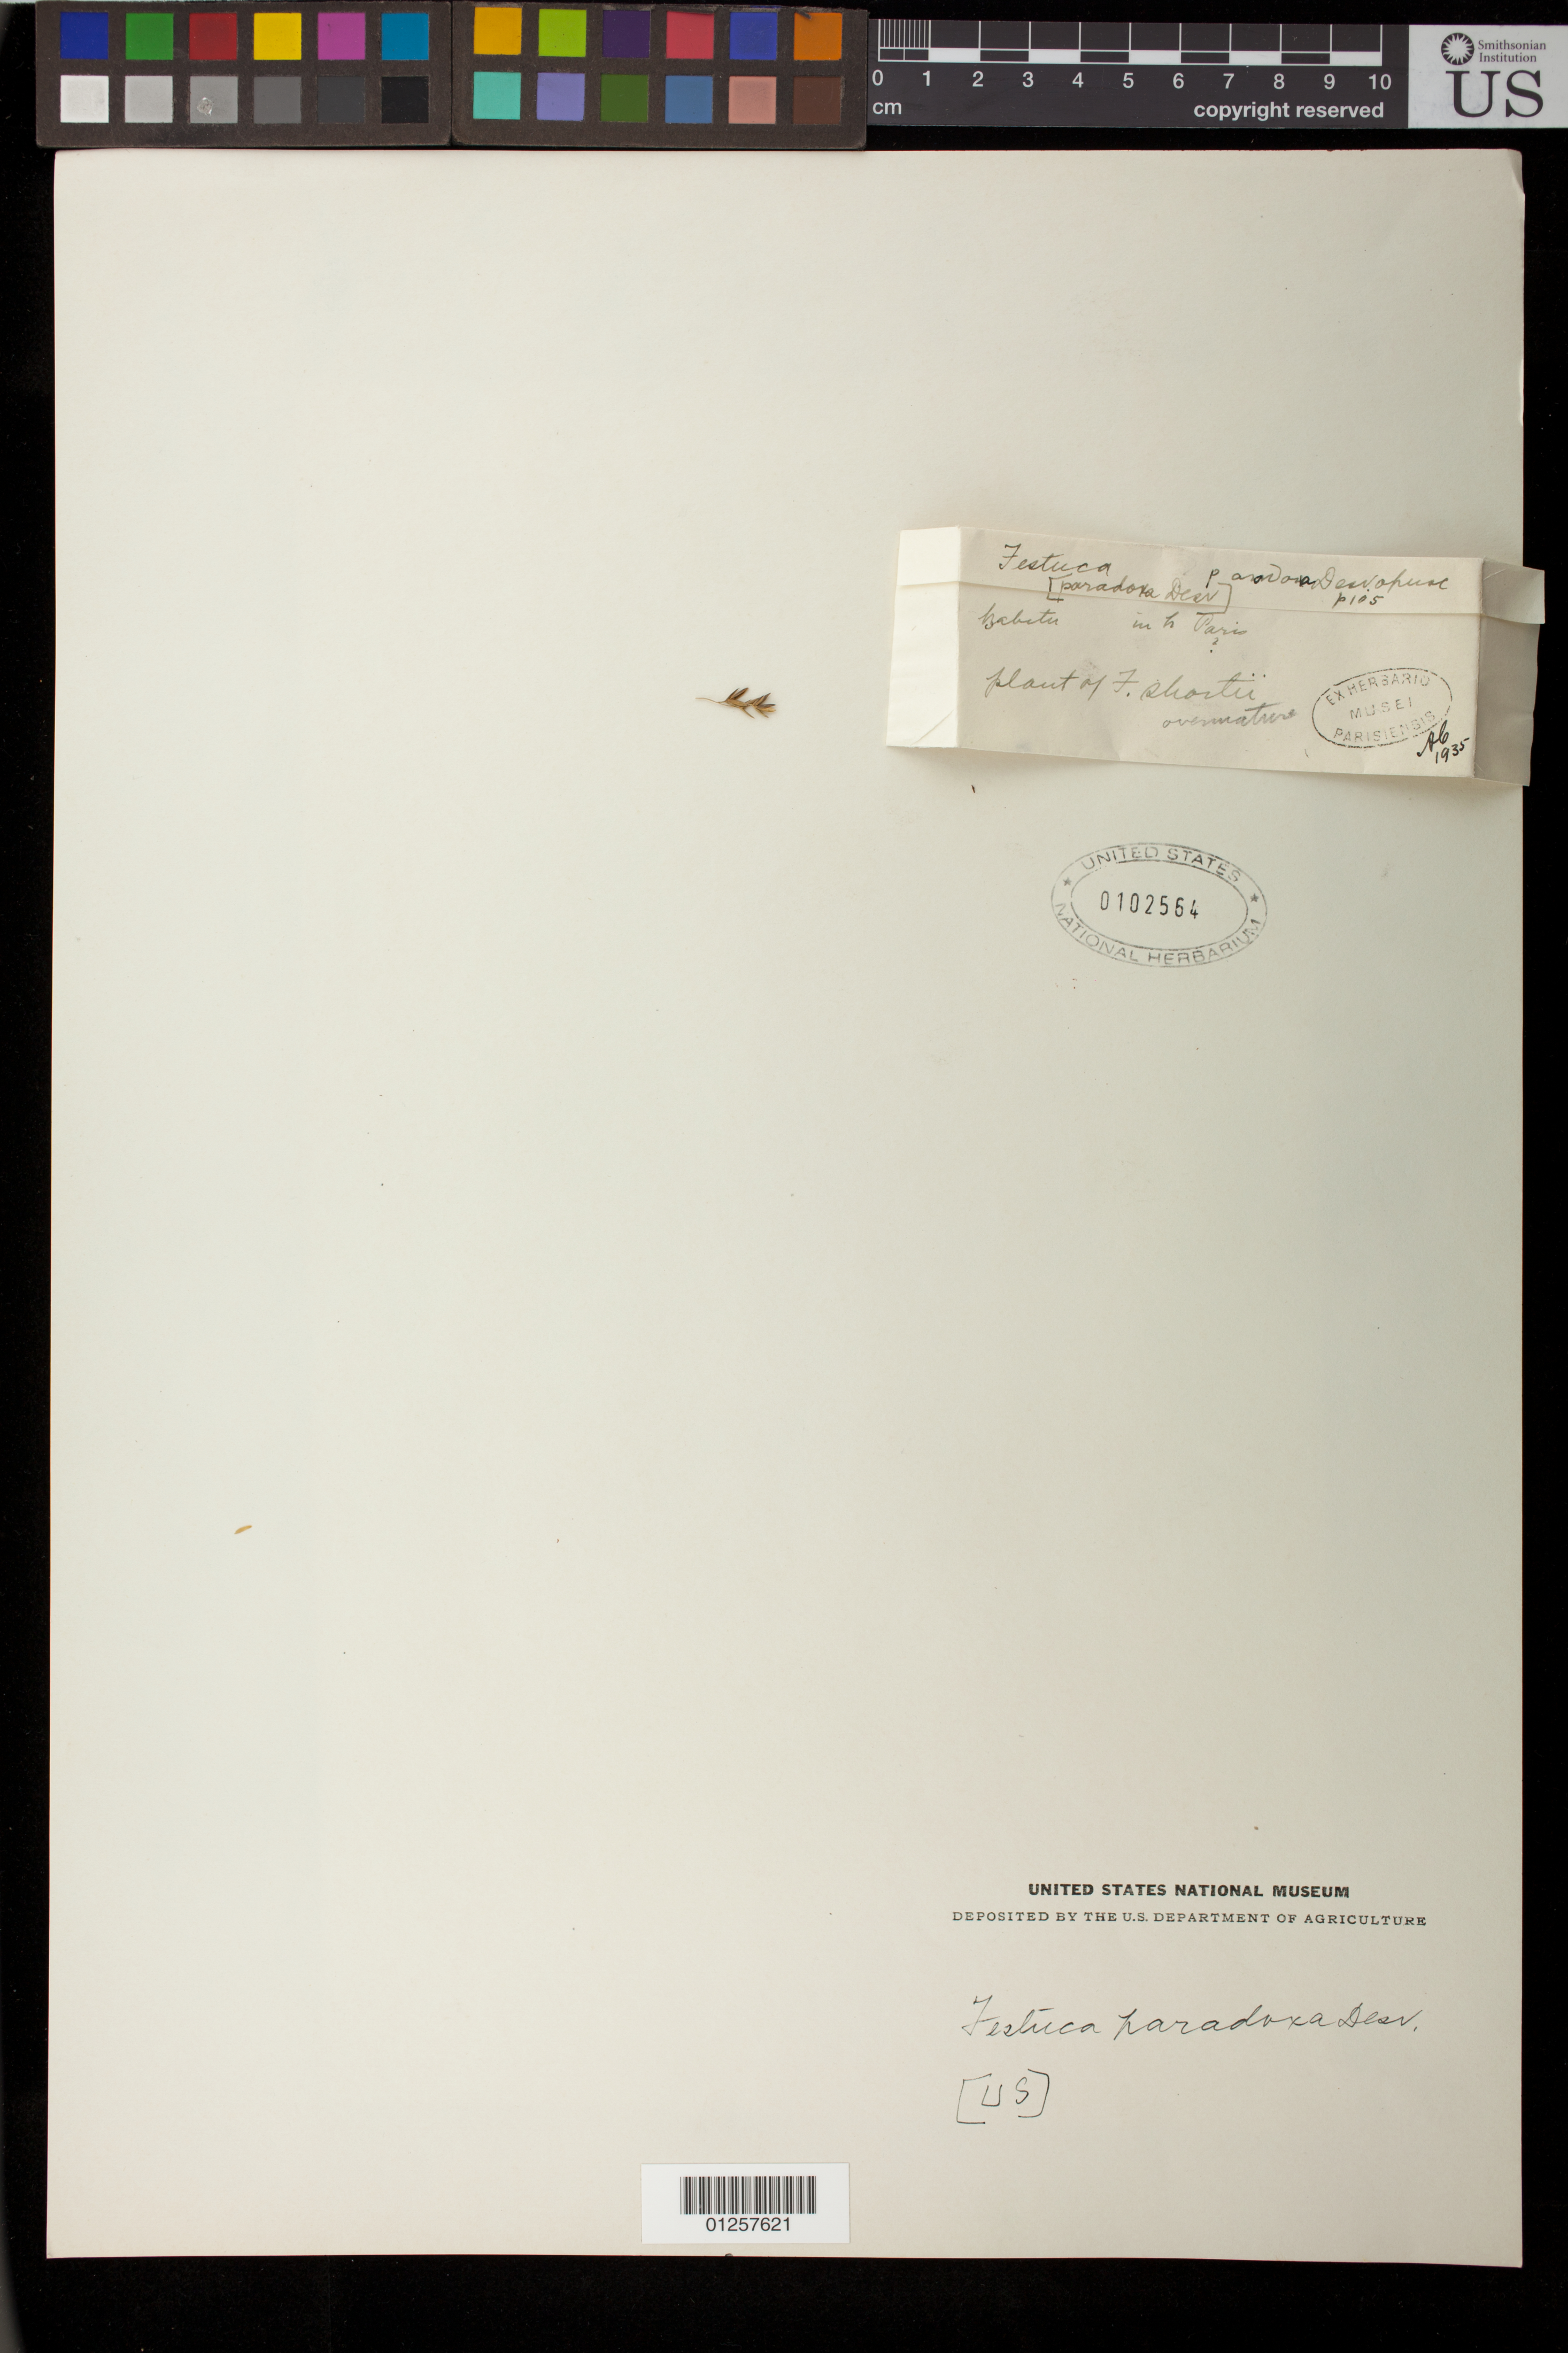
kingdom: Plantae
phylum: Tracheophyta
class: Liliopsida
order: Poales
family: Poaceae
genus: Festuca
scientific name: Festuca paradoxa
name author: Desv.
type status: Possible Type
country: United States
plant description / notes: Fragmentary material of type specimen ex herb. Paris.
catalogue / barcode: US 102564